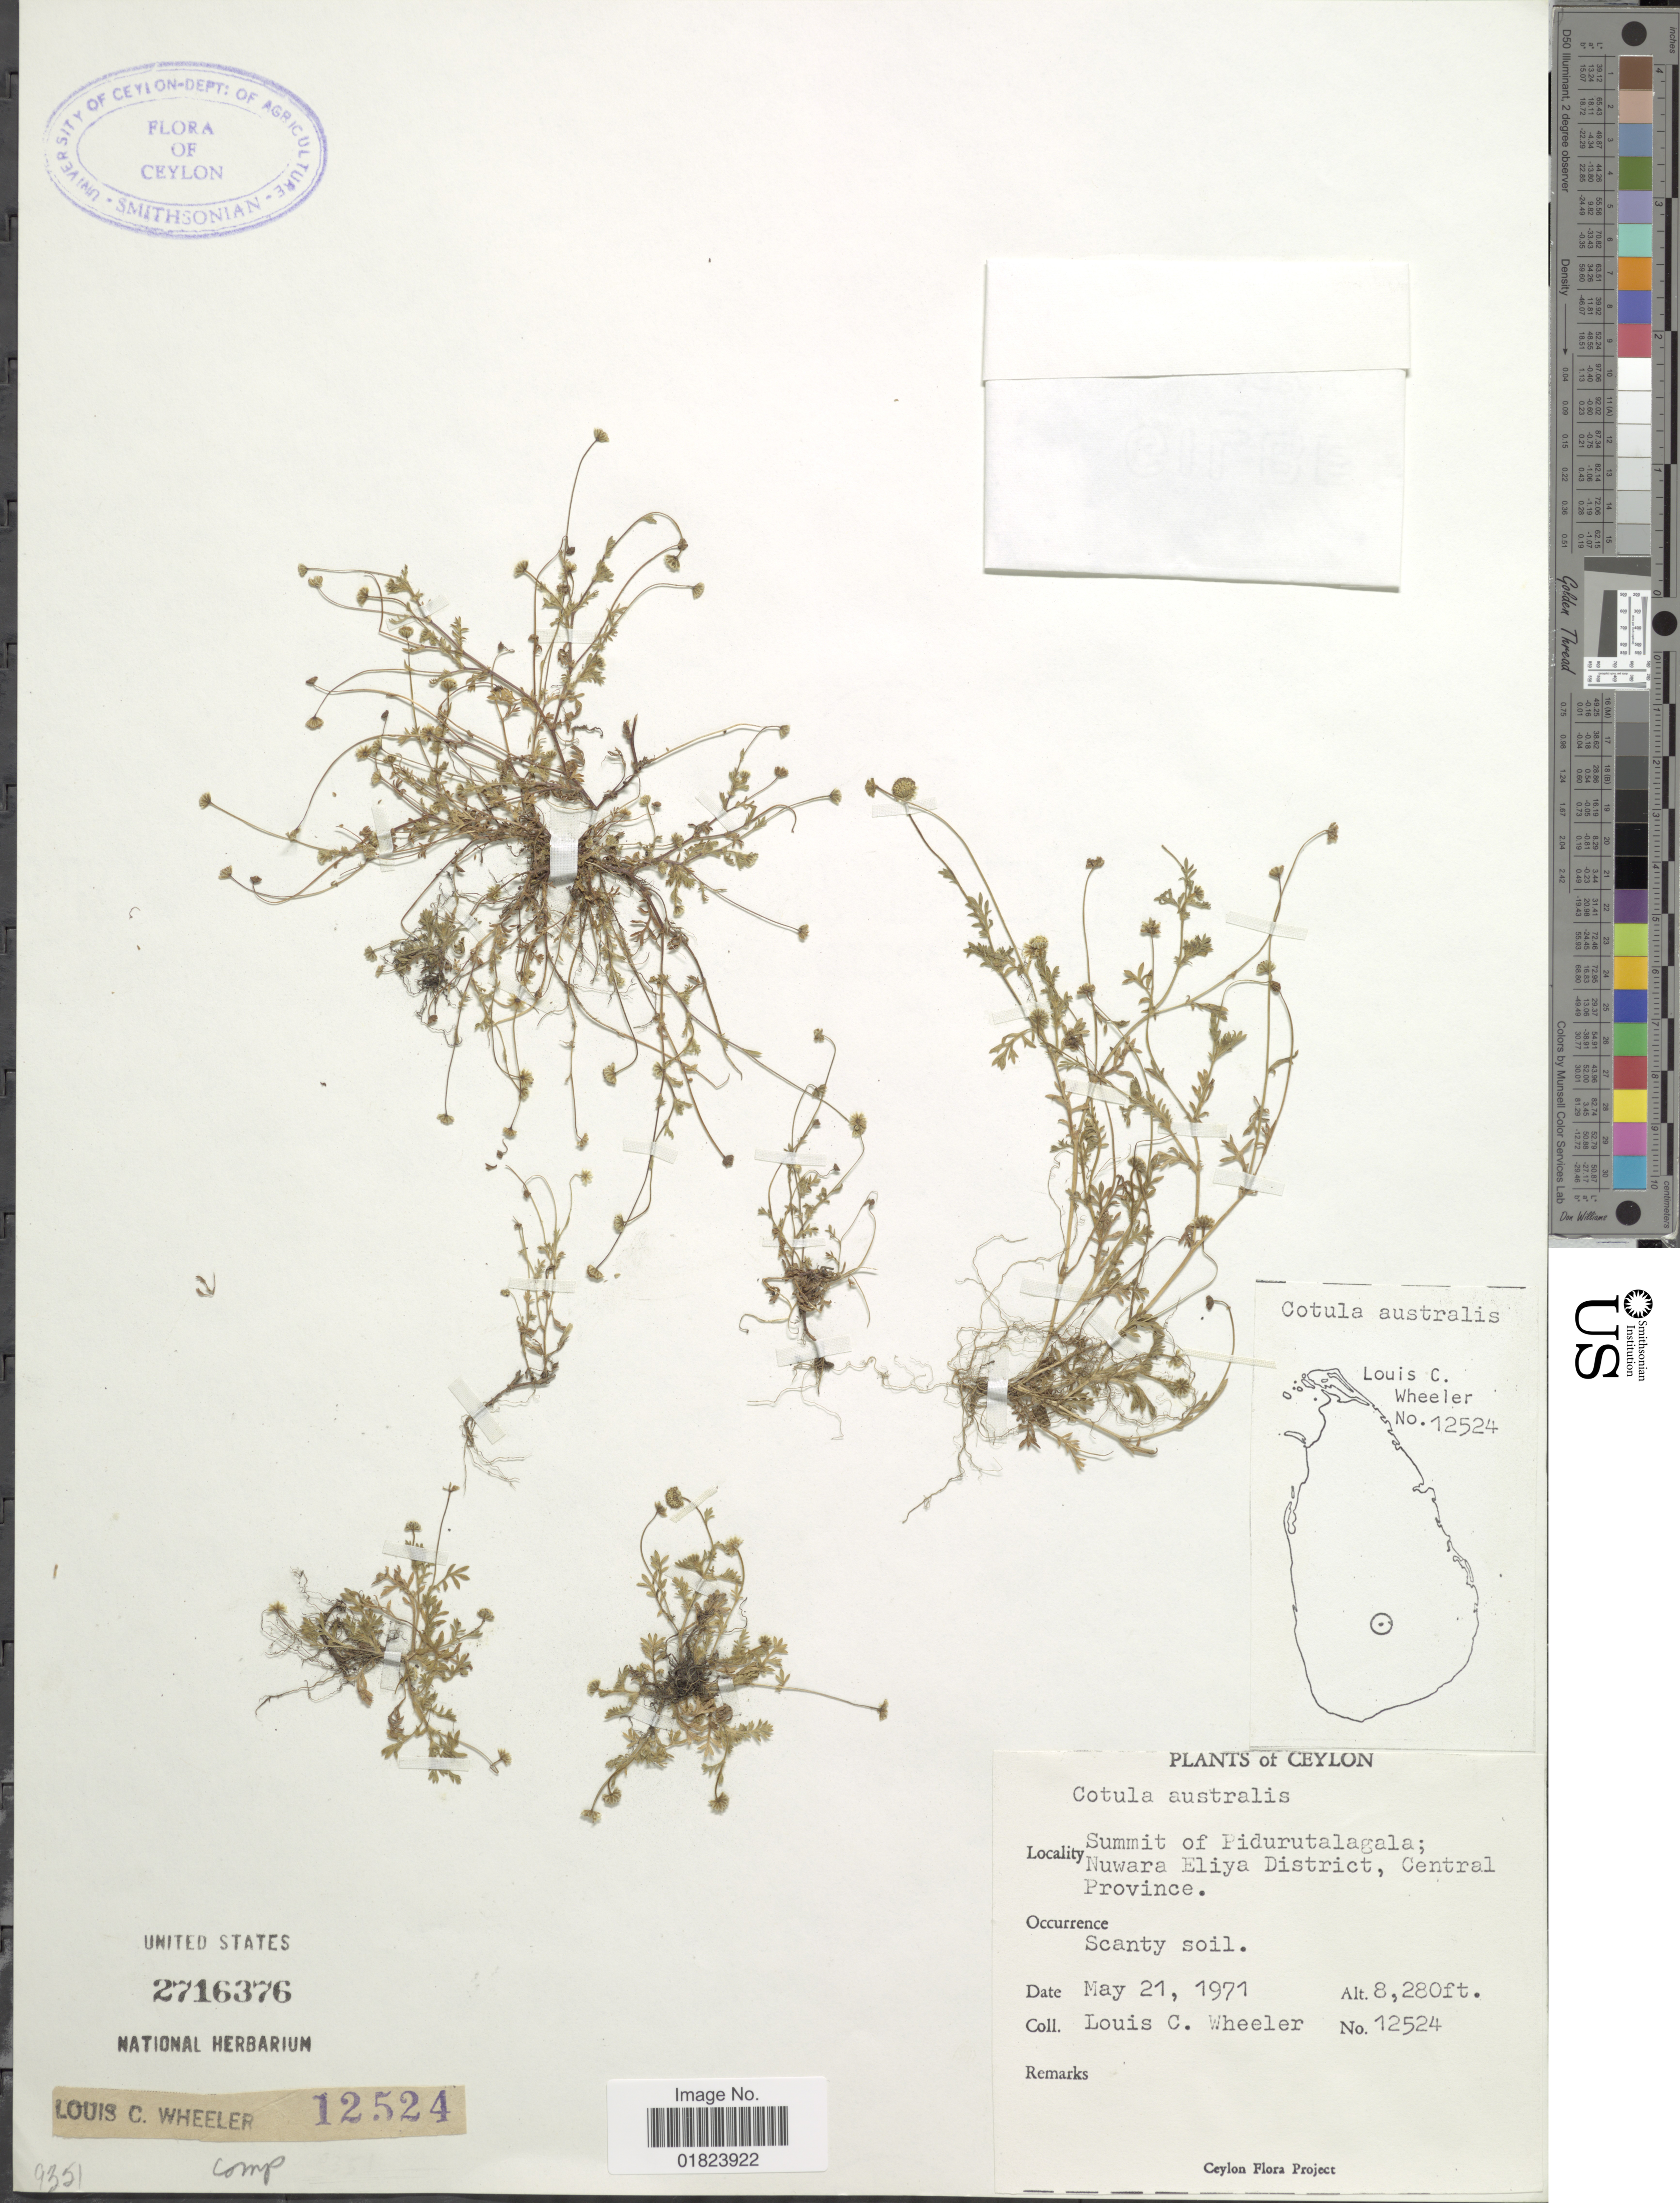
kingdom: Plantae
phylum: Tracheophyta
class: Magnoliopsida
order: Asterales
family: Asteraceae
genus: Cotula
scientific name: Cotula australis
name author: (Sieber ex Spreng.) Hook. f.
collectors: L. C. Wheeler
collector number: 12524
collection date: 1971-05-21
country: Sri Lanka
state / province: Central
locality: Ceylon, summit of Pidurutalagala; Nuwara Eliya District.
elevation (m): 2524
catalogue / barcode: US 2716376